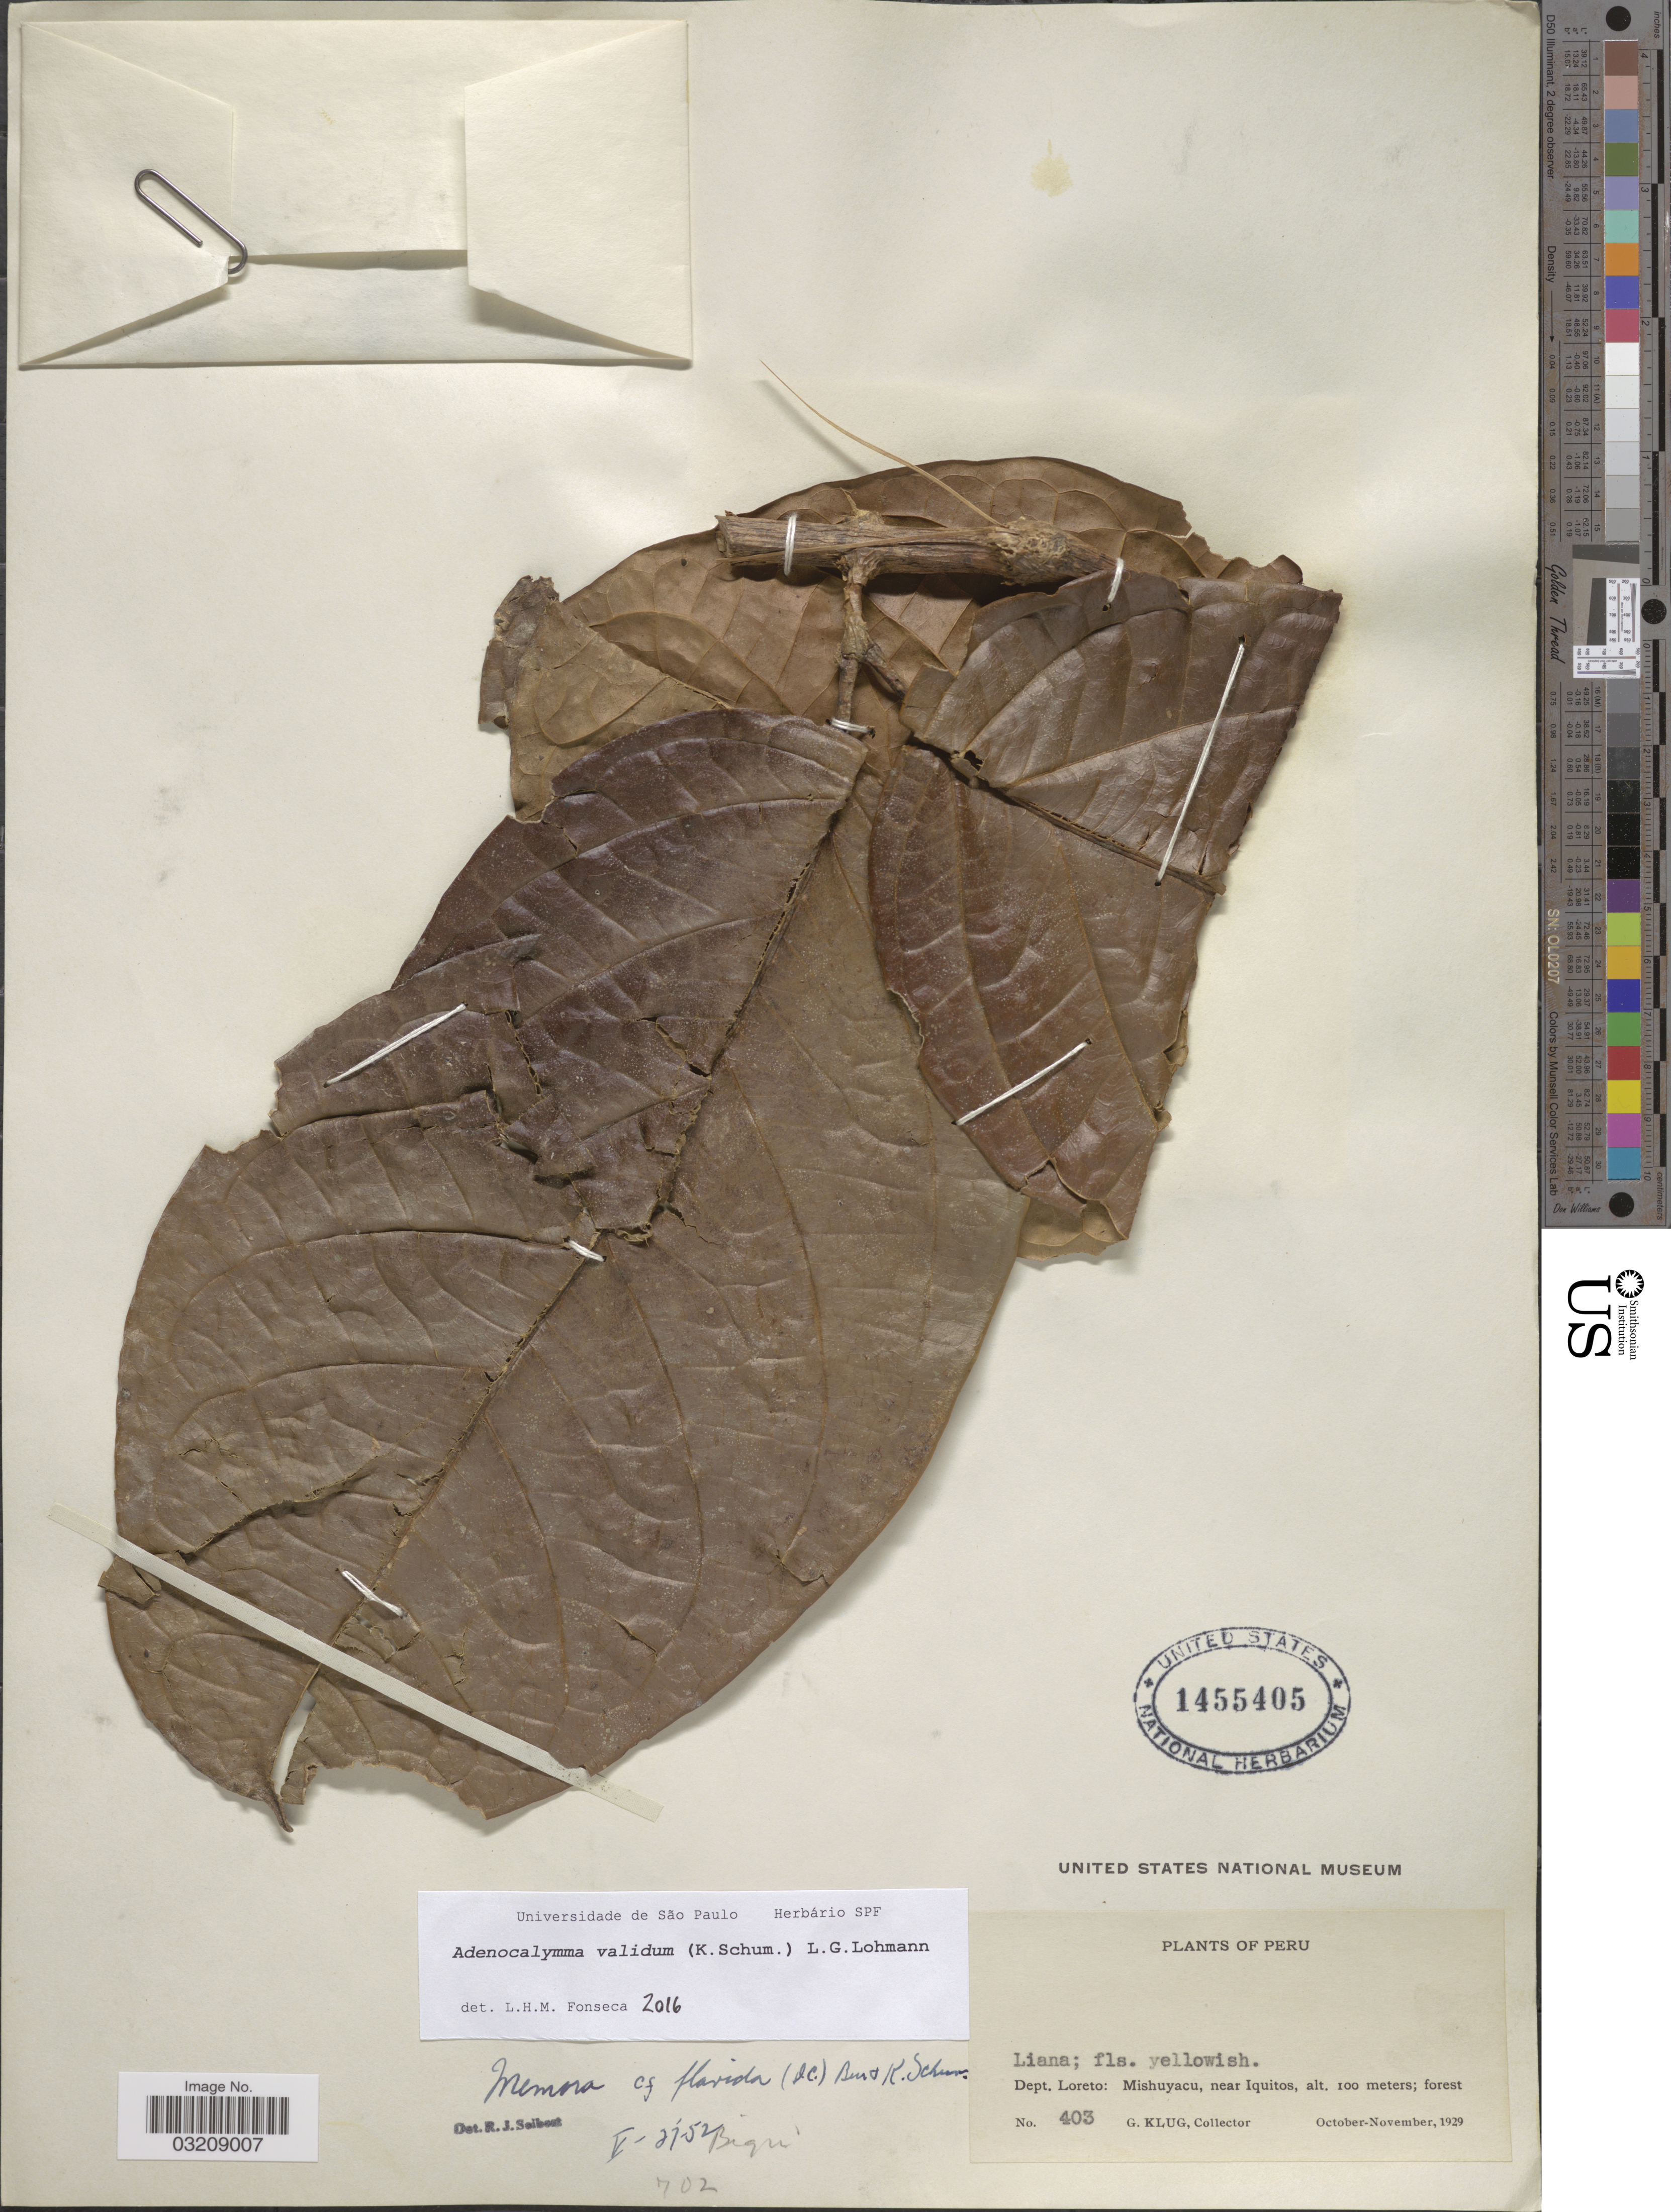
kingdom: Plantae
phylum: Tracheophyta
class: Magnoliopsida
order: Lamiales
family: Bignoniaceae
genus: Adenocalymma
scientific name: Adenocalymma validum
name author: (K. Schum.) L.G. Lohmann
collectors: G. Klug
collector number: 403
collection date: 1929-10/1929-11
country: Peru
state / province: Loreto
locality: Dept. Loreto: Mishuyacu, near Iquitos.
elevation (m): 100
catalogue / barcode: US 1455405